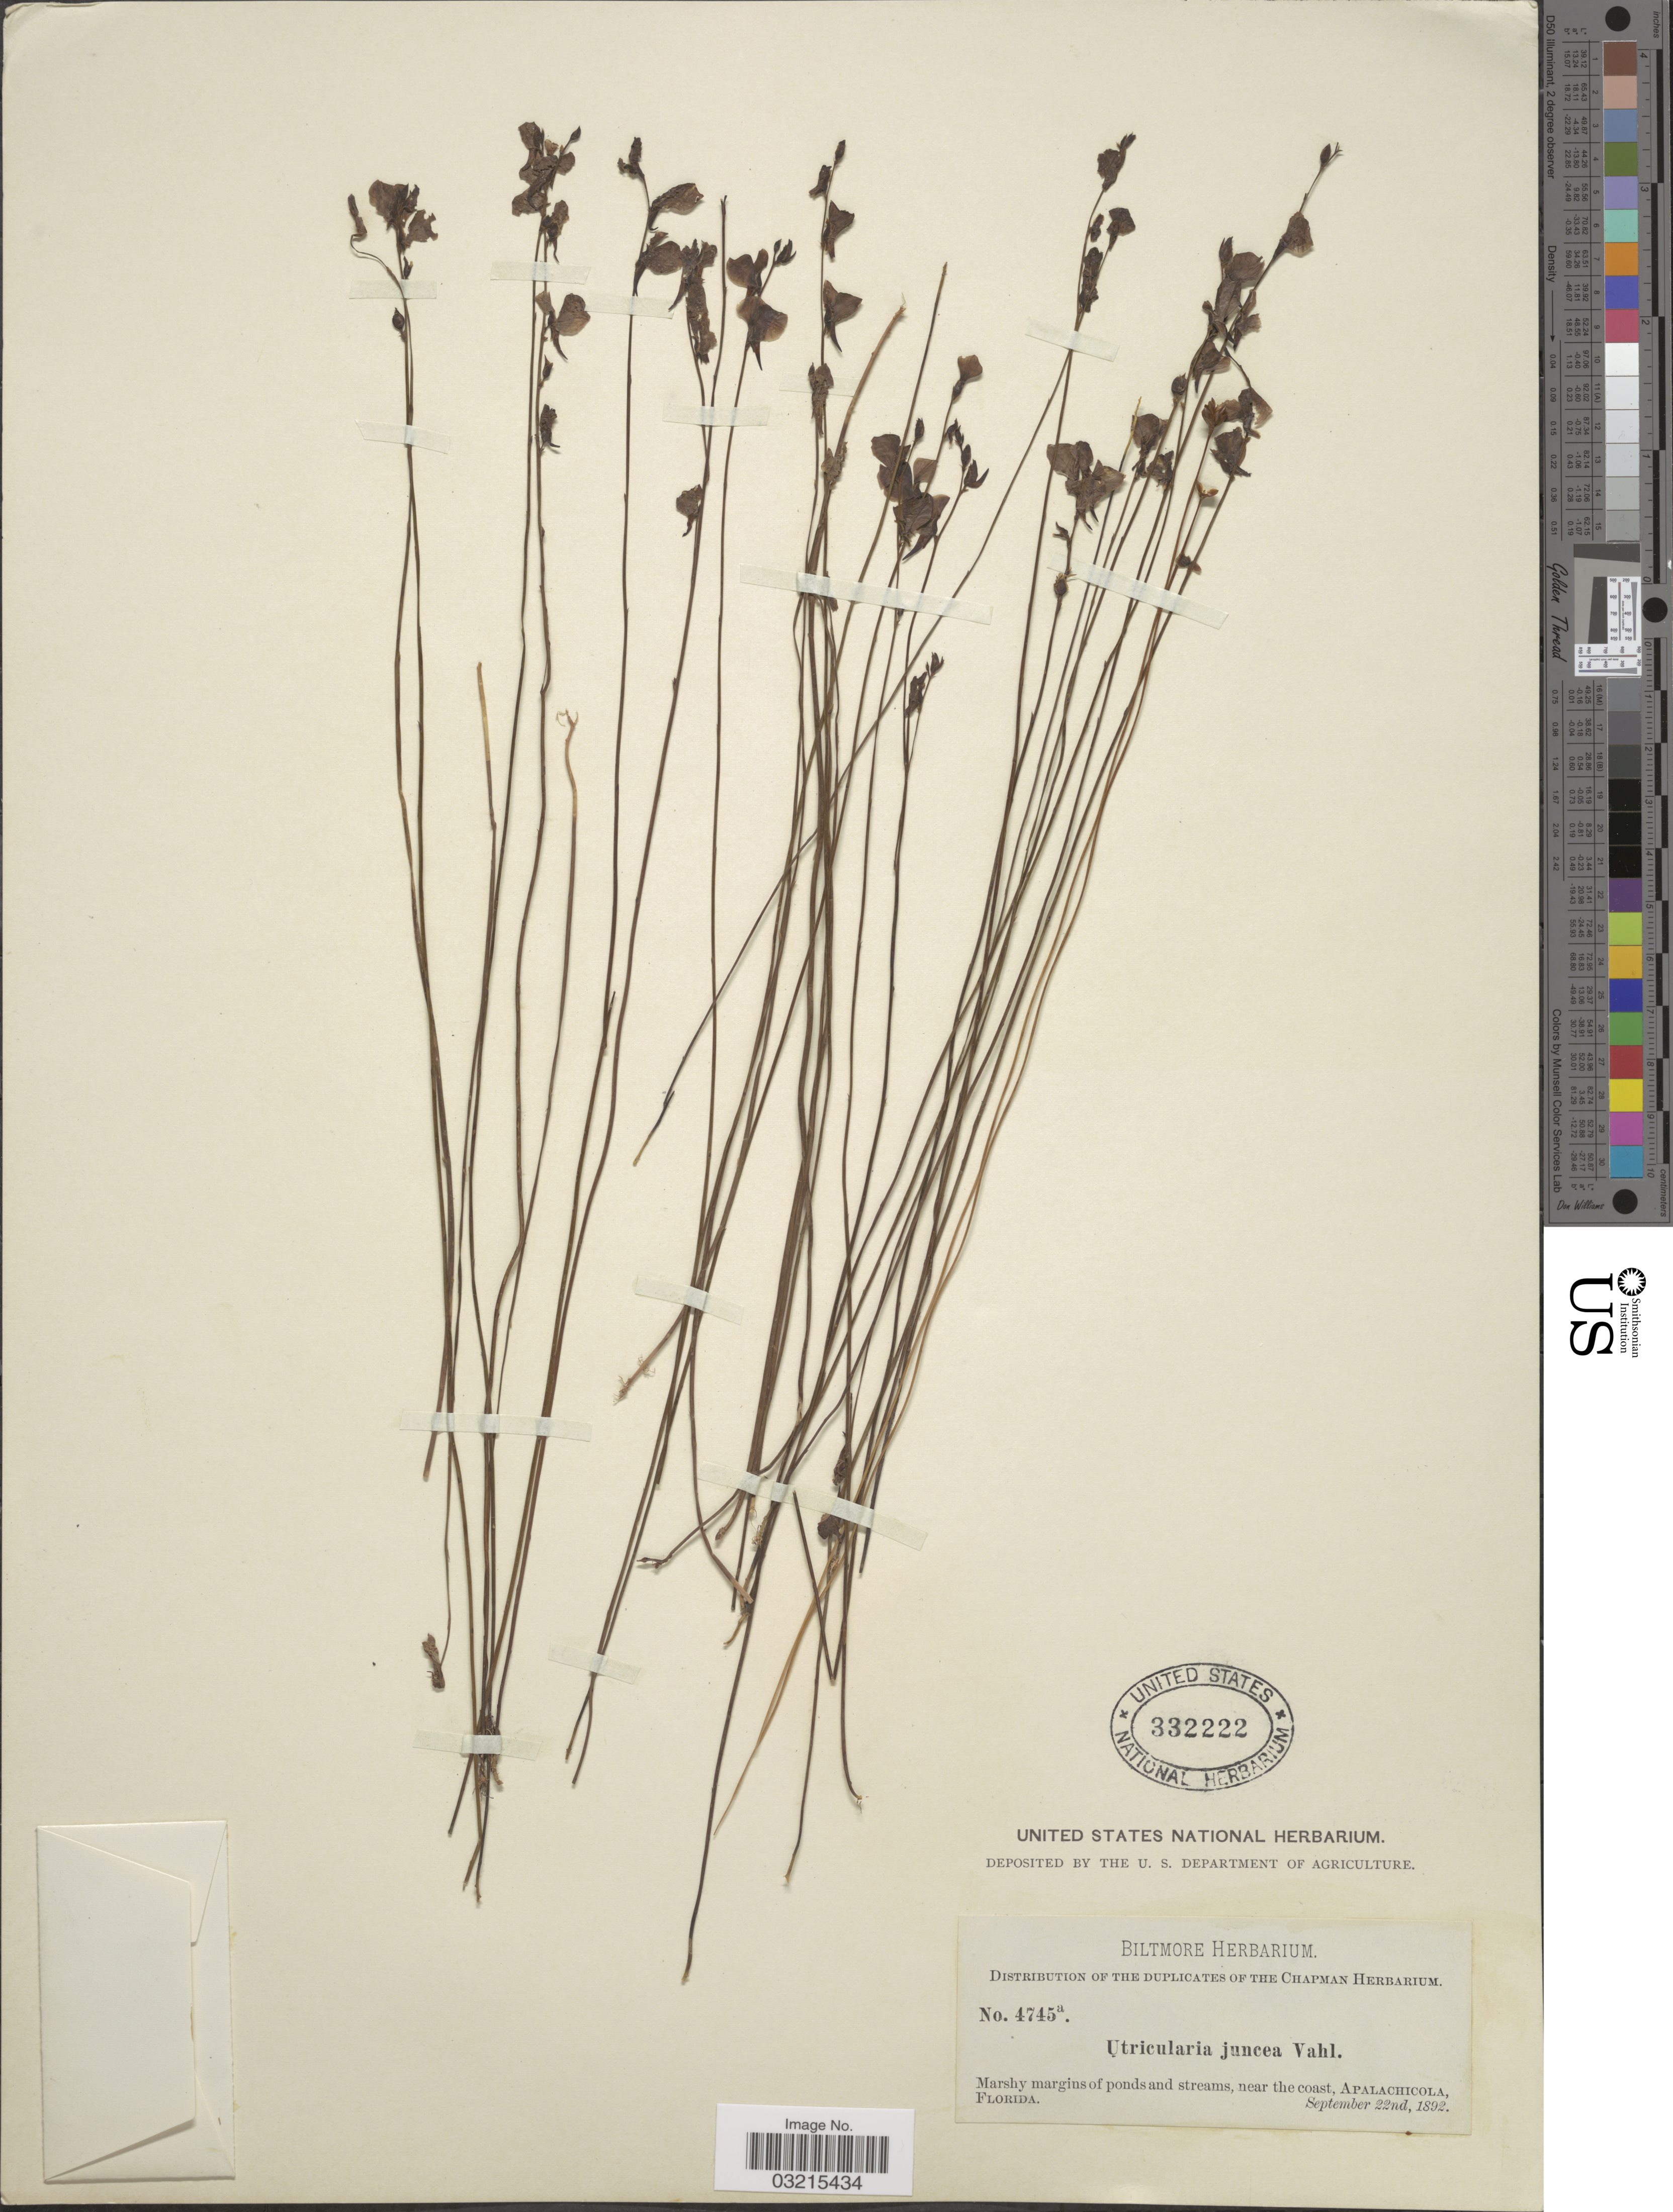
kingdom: Plantae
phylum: Tracheophyta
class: Magnoliopsida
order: Lamiales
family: Lentibulariaceae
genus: Utricularia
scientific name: Utricularia juncea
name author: Vahl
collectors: ex herb. Biltmore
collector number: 4745a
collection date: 1892-09-22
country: United States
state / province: Florida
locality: Near the coast, Apalachicola.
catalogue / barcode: US 332222